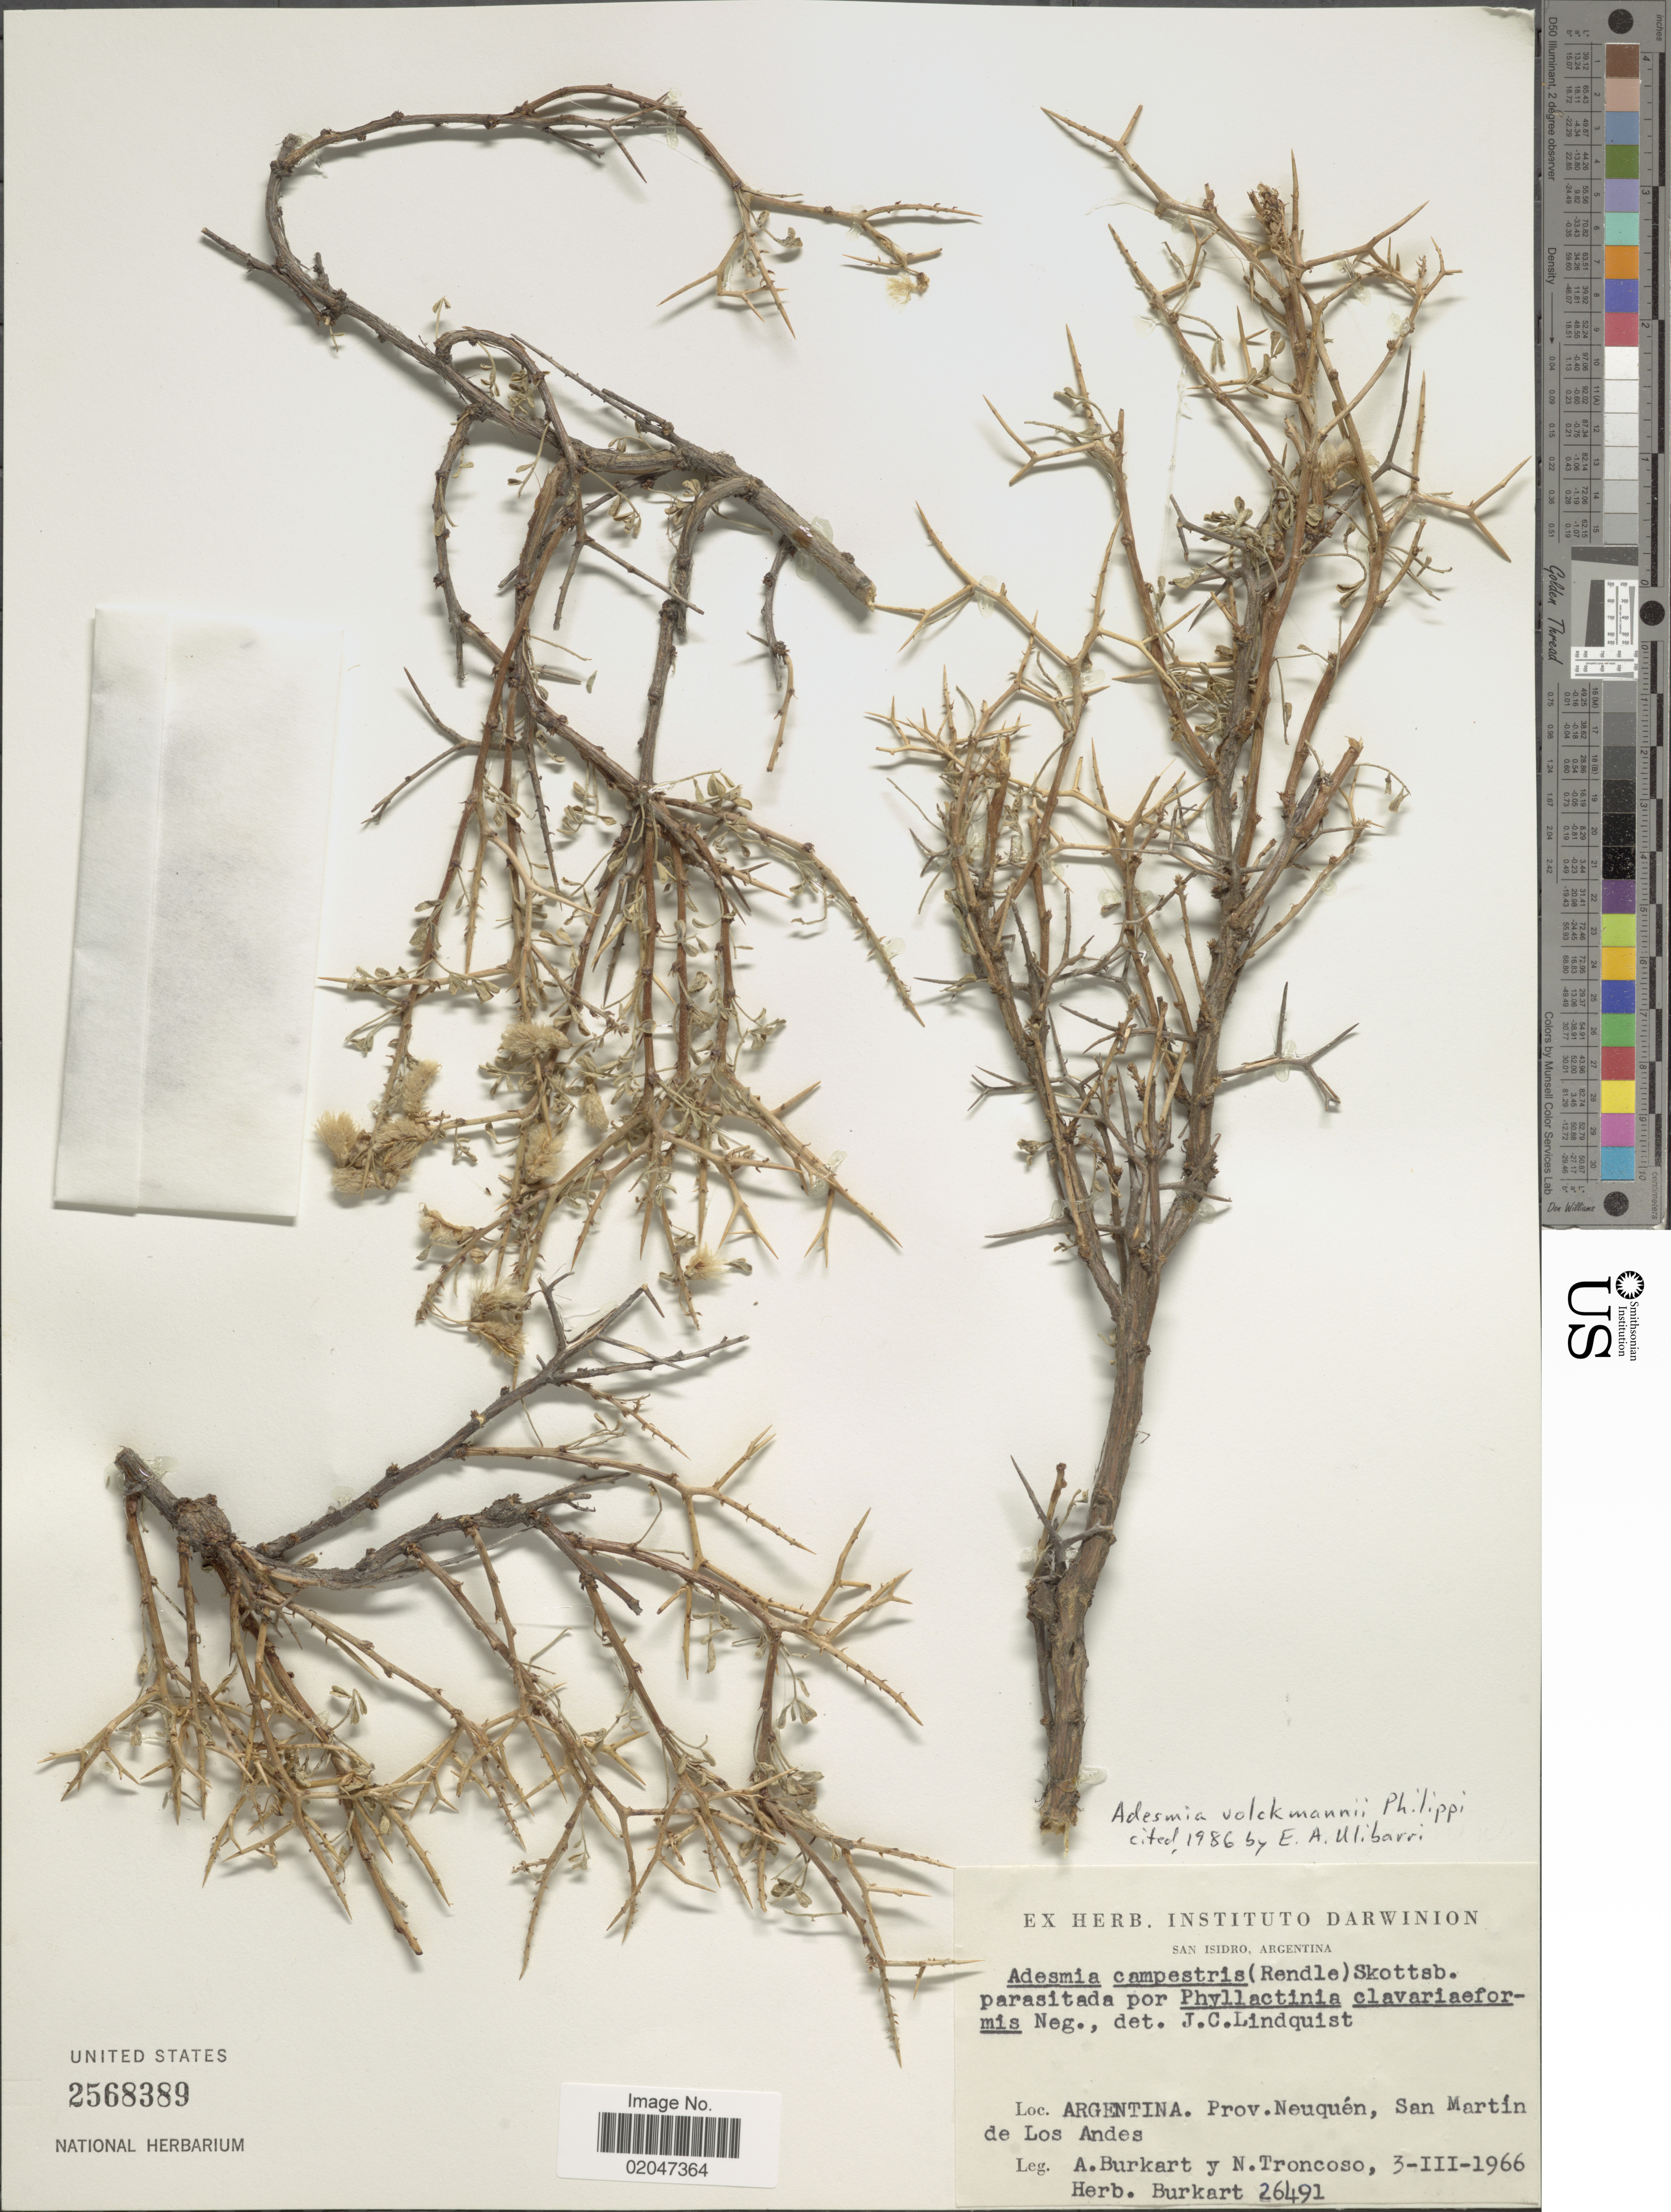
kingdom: Plantae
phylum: Tracheophyta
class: Magnoliopsida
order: Fabales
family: Fabaceae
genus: Adesmia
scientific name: Adesmia volckmannii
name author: Phil.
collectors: A. E. Burkart & N. Troncoso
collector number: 26491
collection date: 1966-03-03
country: Argentina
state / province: Neuquen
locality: San Martin de Los ANdes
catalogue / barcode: US 2568389